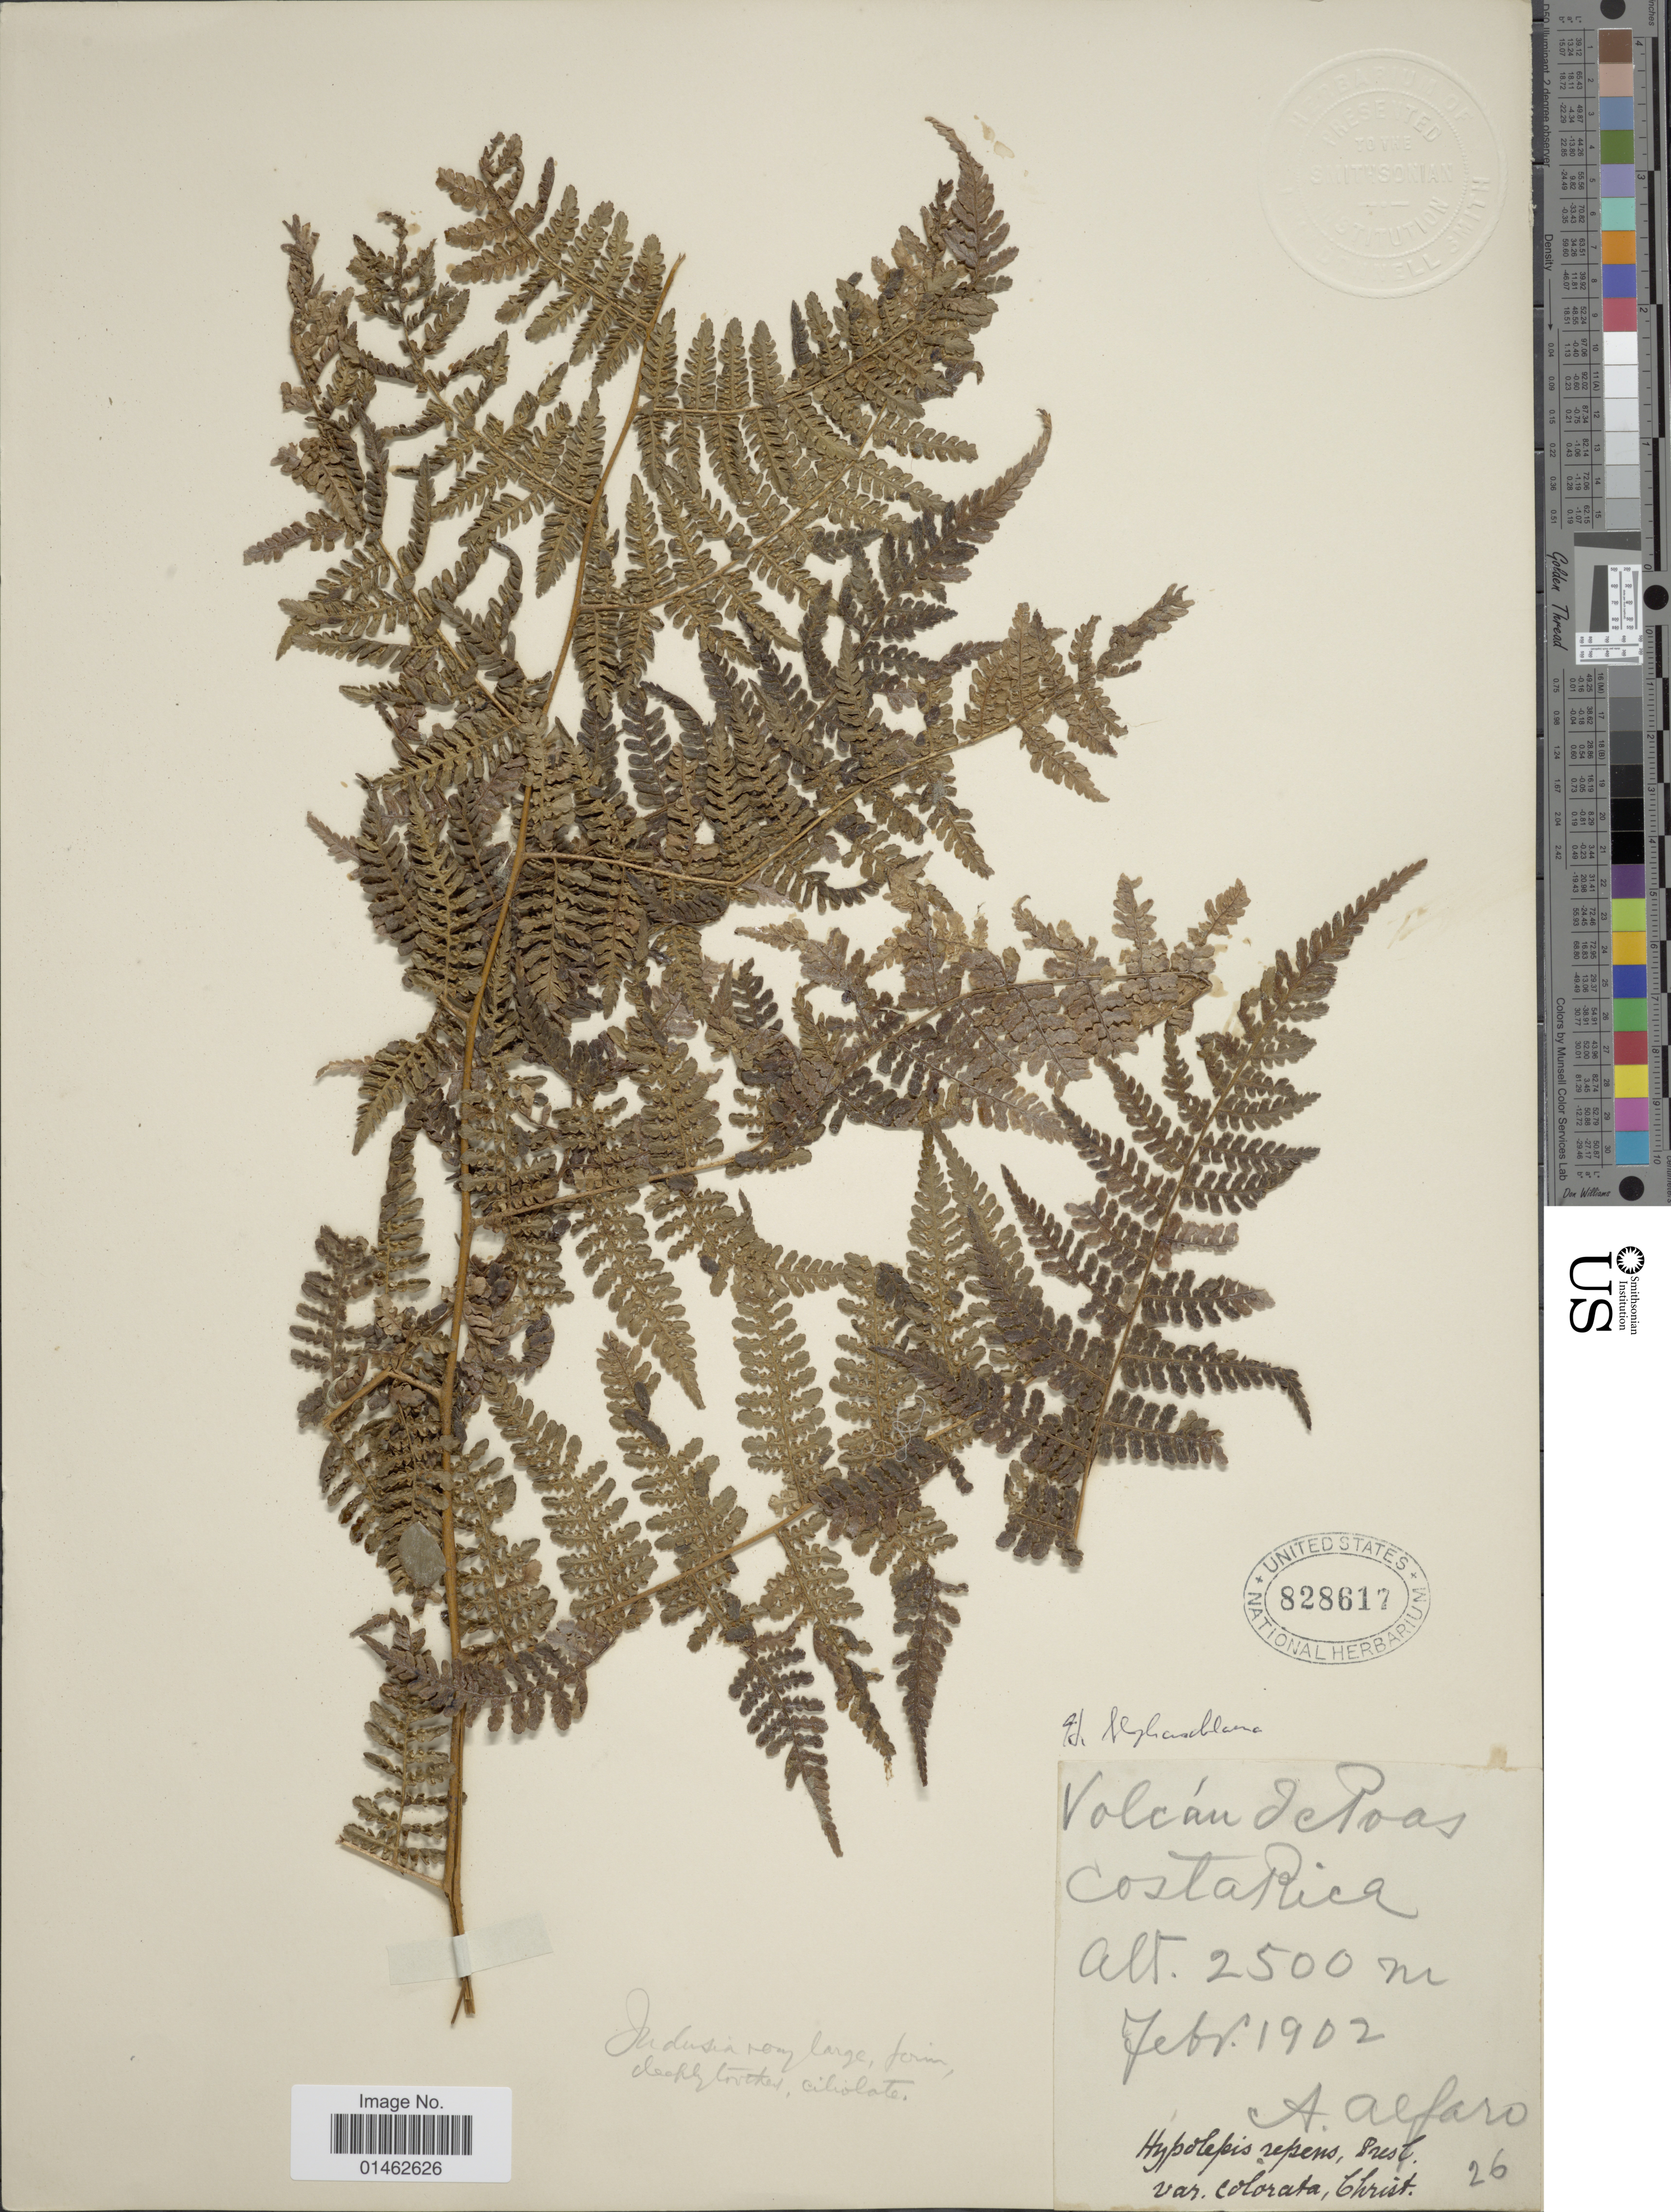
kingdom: Plantae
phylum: Tracheophyta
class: Polypodiopsida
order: Polypodiales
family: Dennstaedtiaceae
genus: Hypolepis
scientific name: Hypolepis blepharochlaena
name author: Mickel & Beitel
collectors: A. Alfaro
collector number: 26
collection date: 1902-02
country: Costa Rica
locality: Volcán de Poas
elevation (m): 2500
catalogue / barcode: US 828617